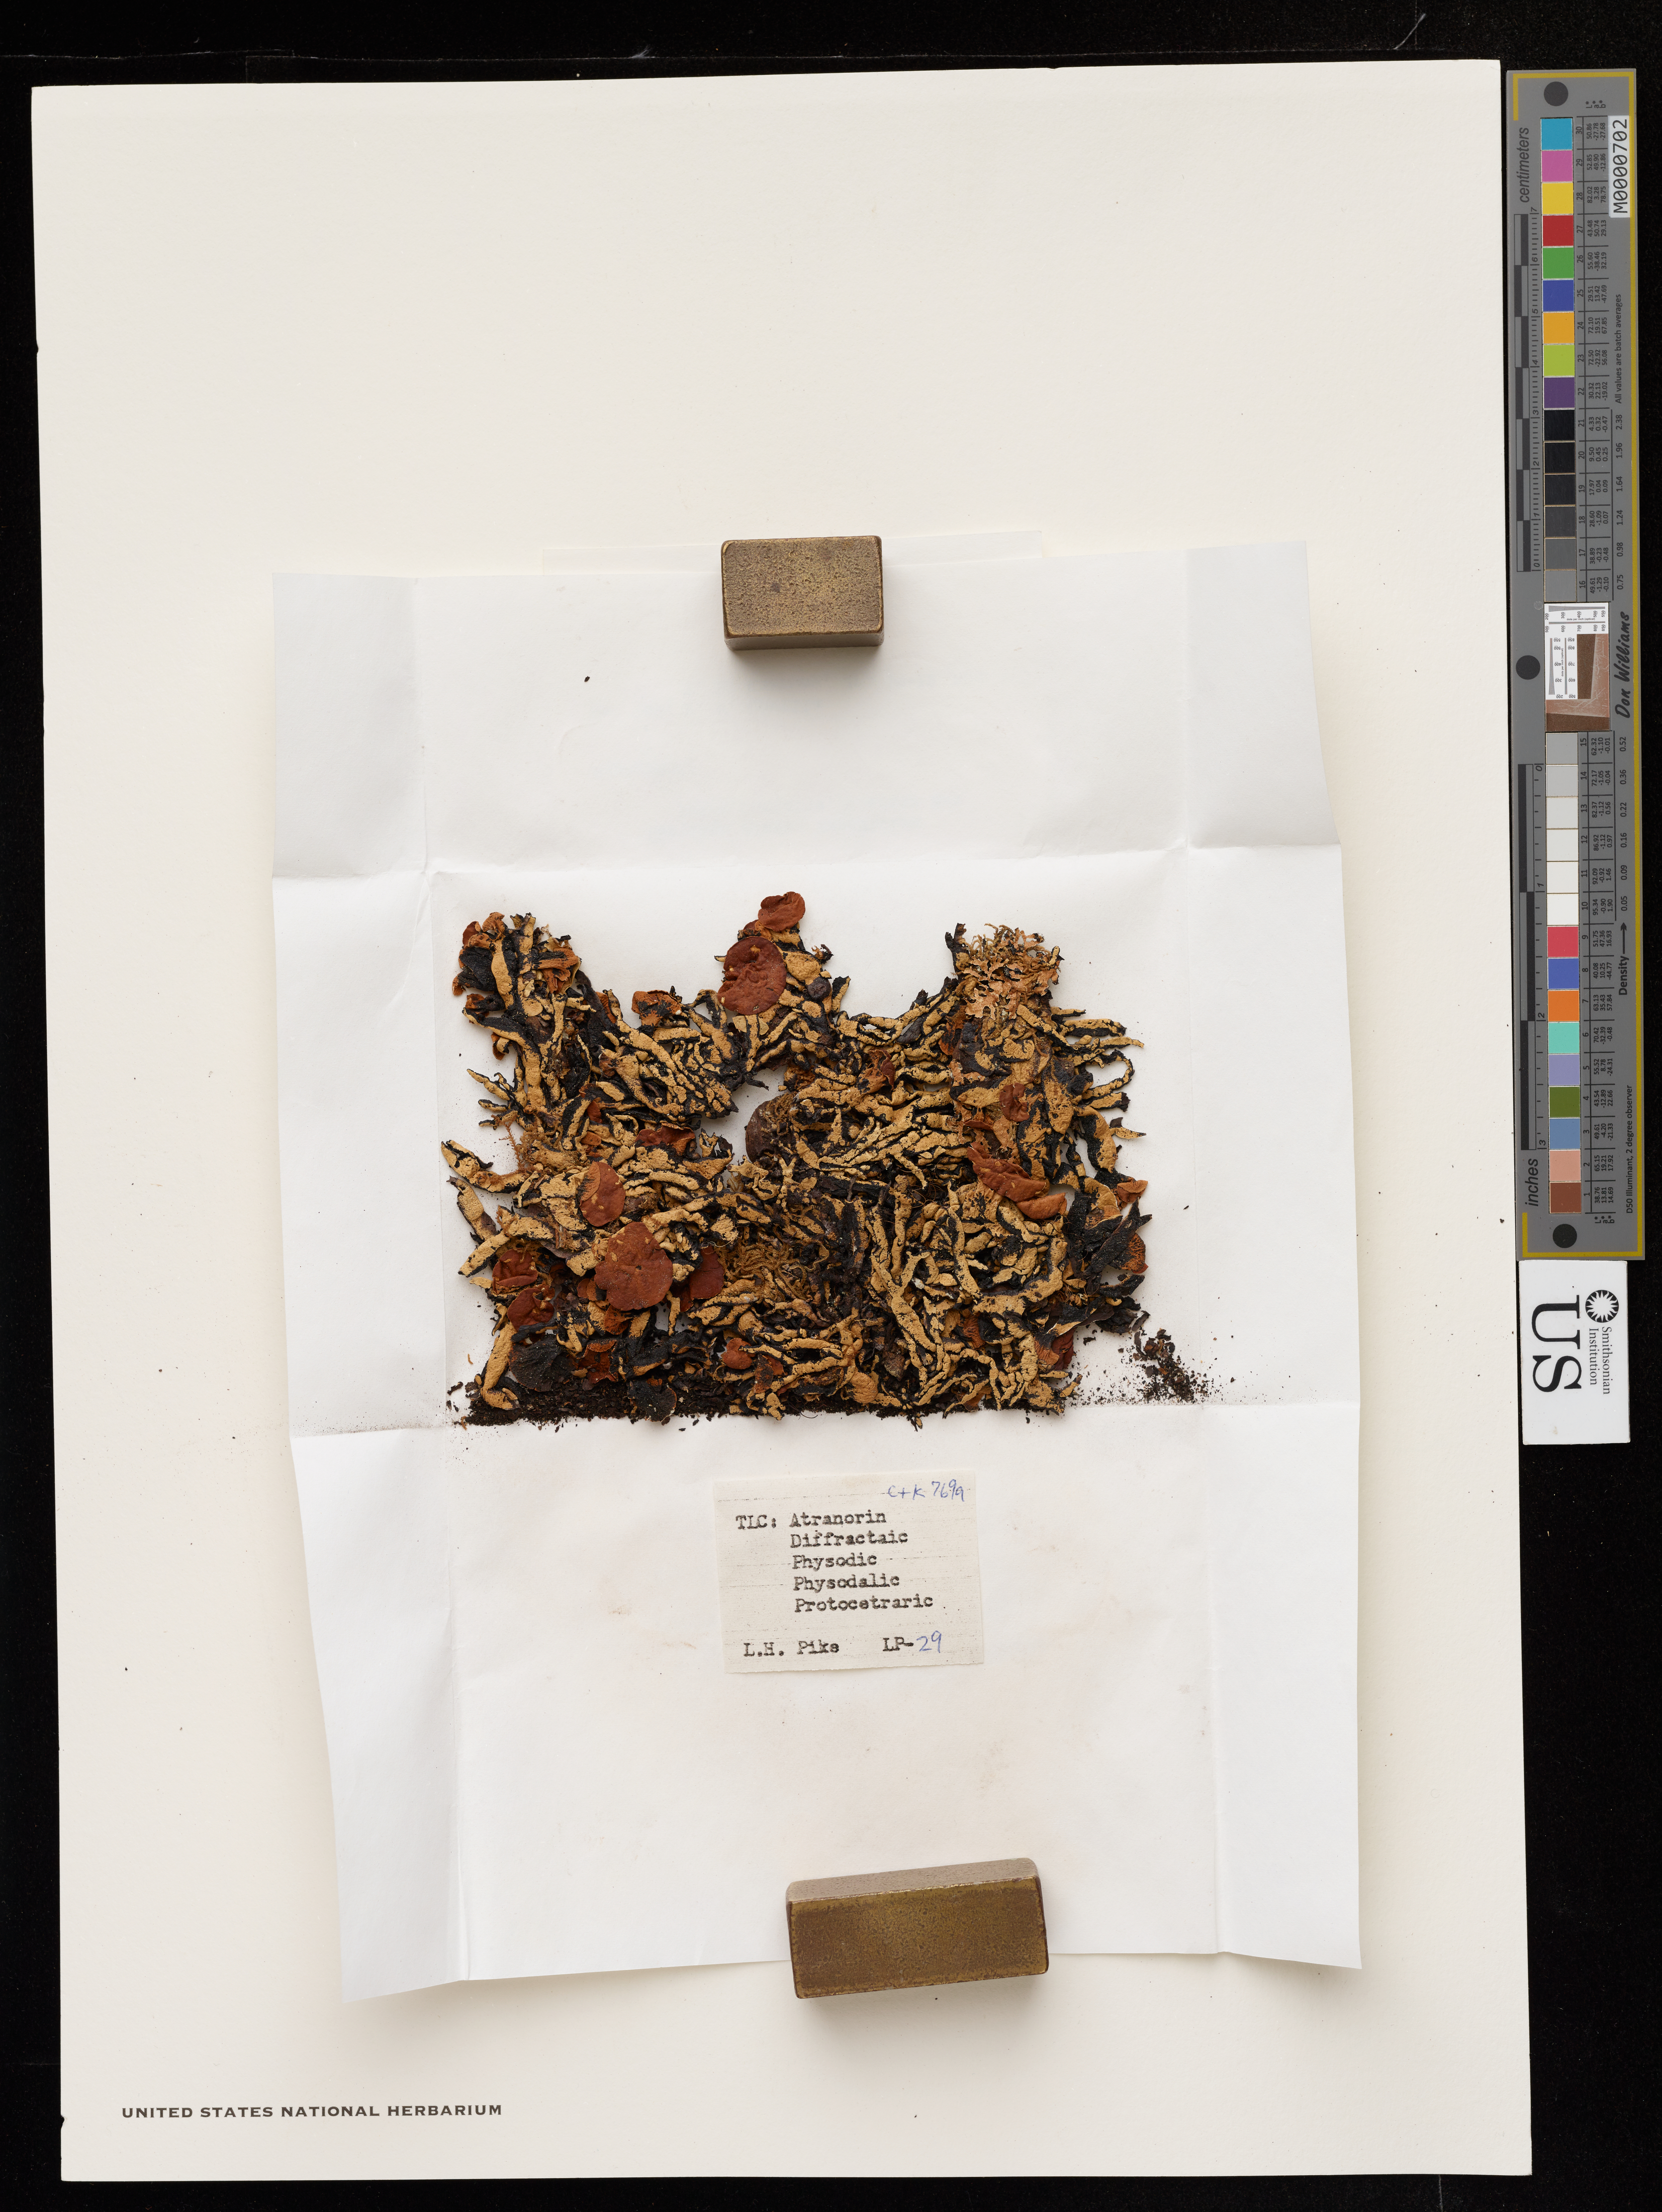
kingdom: Fungi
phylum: Ascomycota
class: Lecanoromycetes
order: Lecanorales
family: Parmeliaceae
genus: Hypogymnia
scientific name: Hypogymnia enteromorpha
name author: (Ach.) Nyl.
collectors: F. V. Coville & T. H. Kearney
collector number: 769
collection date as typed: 10 Jun 1899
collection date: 1899-06-10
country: United States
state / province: Alaska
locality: Glacier bay, point gustavus